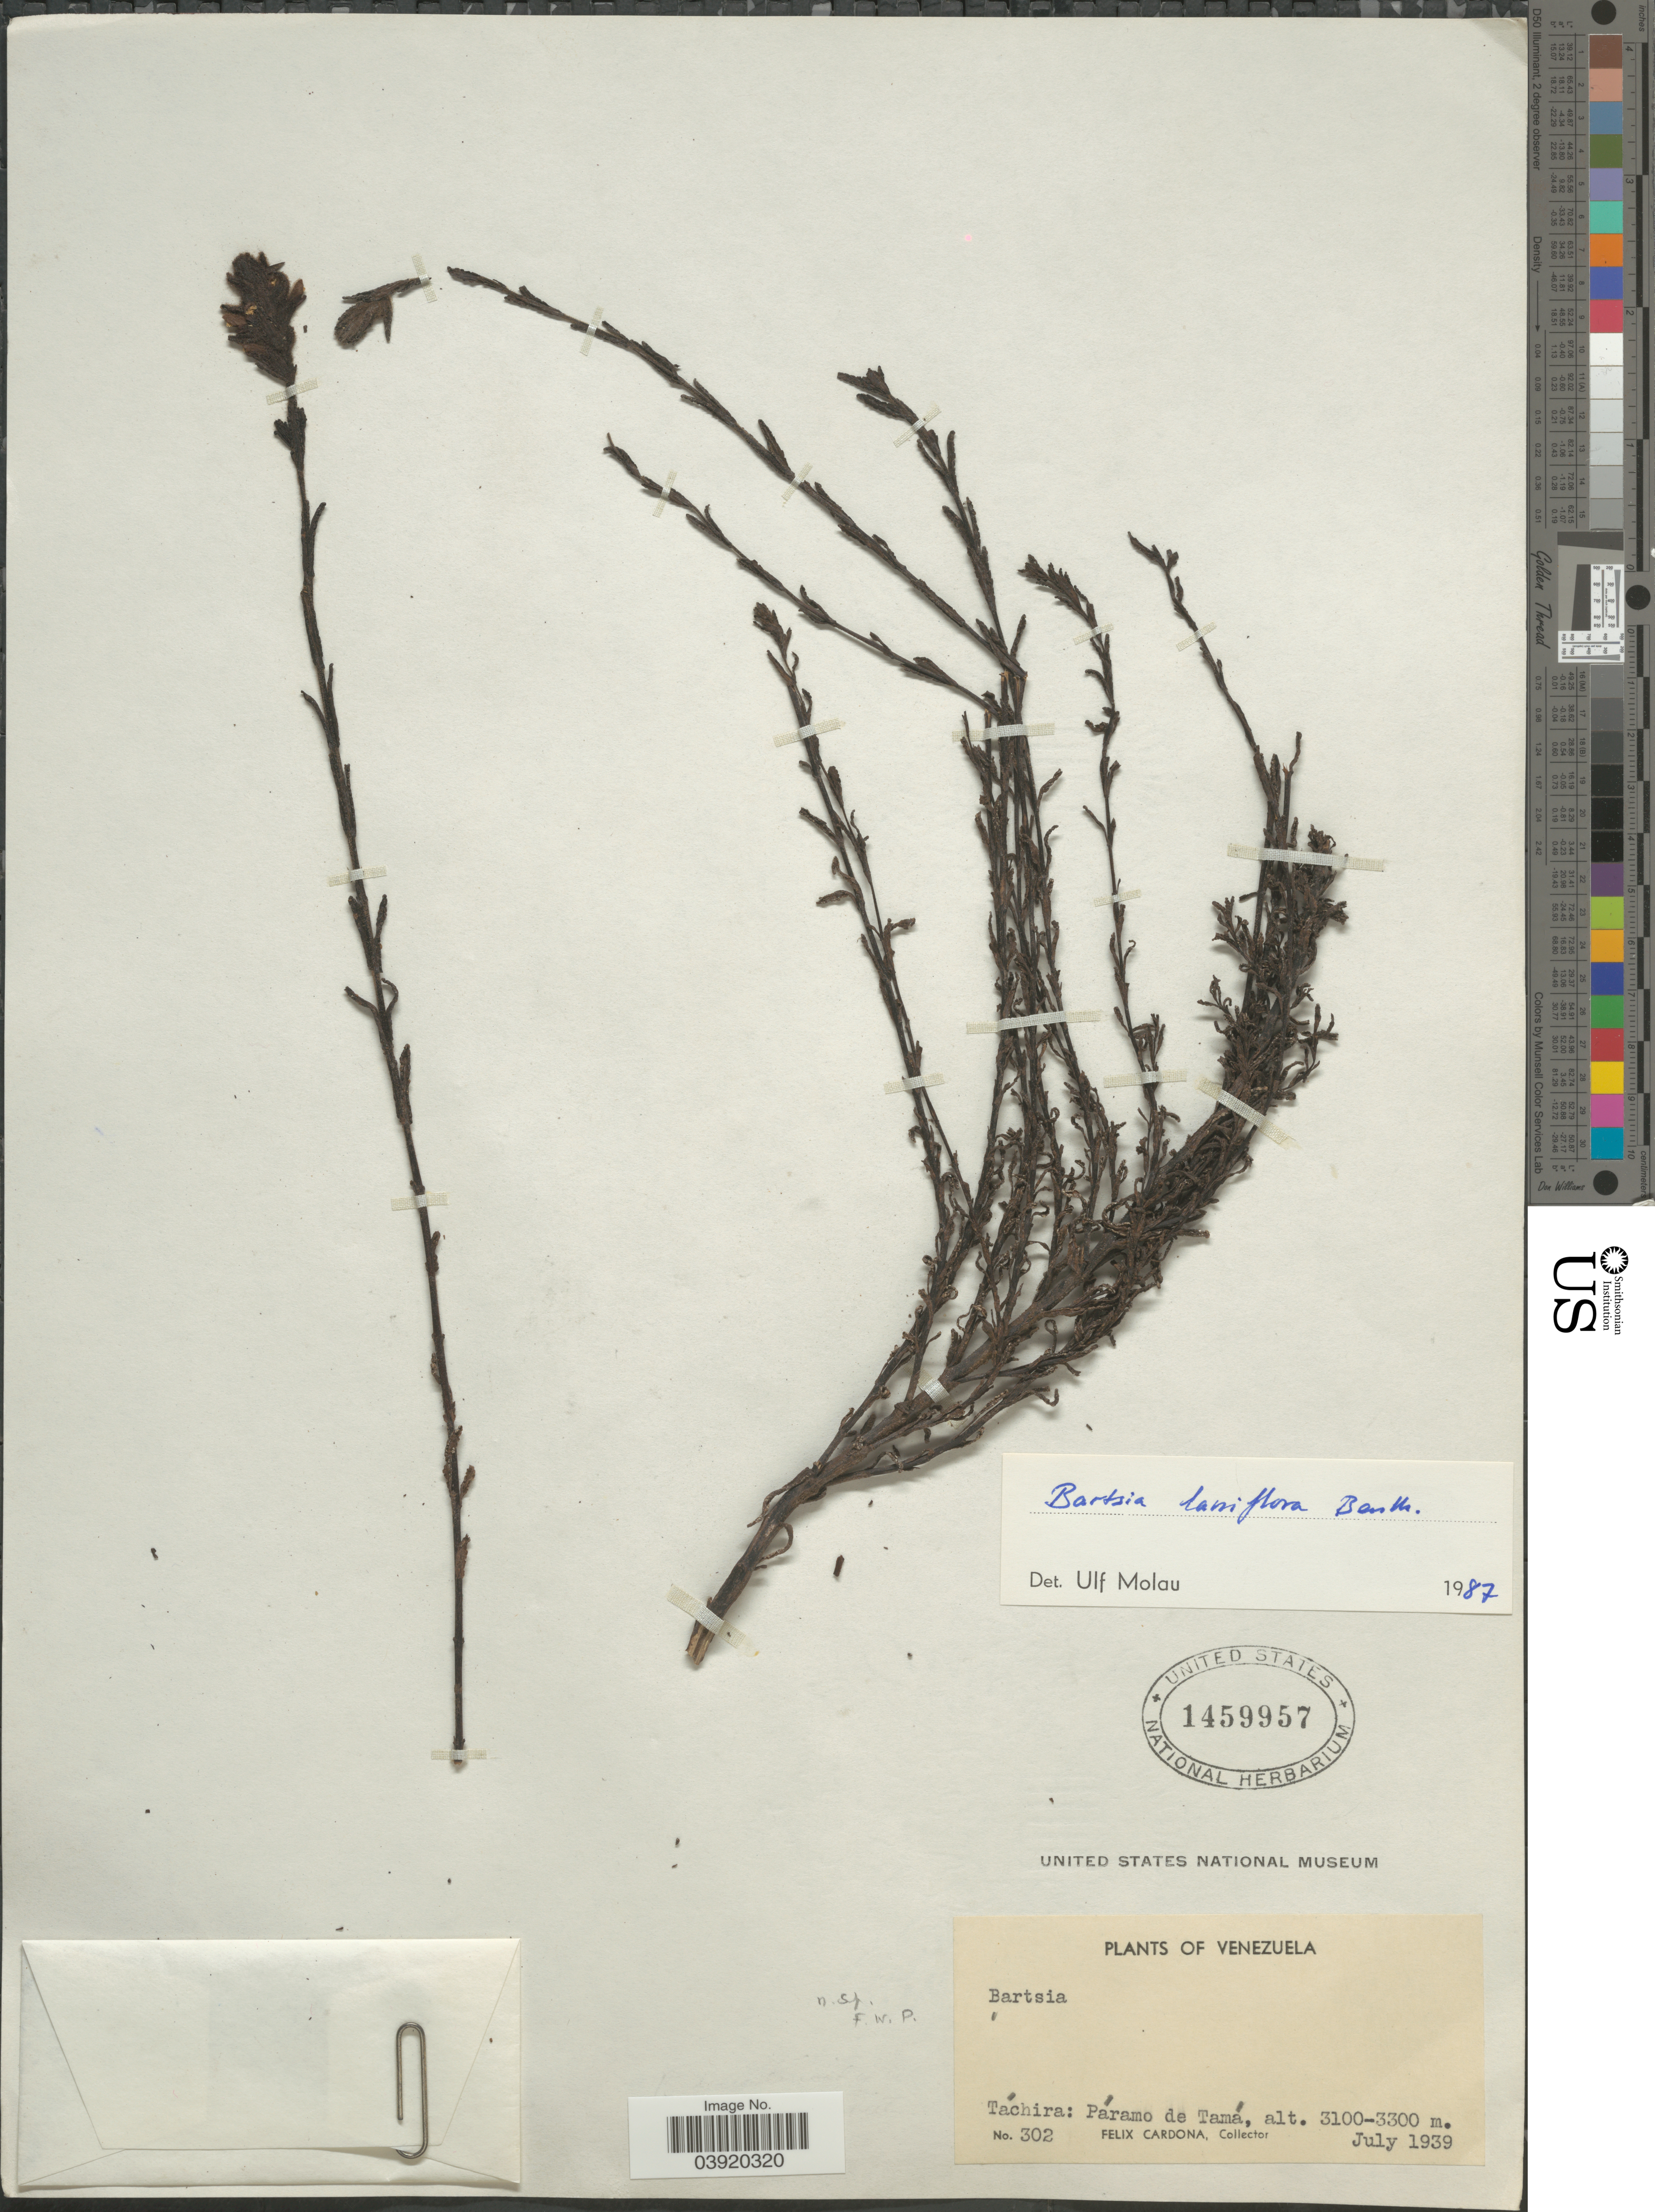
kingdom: Plantae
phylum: Tracheophyta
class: Magnoliopsida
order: Lamiales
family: Orobanchaceae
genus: Bartsia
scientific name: Bartsia laniflora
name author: Benth.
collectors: F. Cardona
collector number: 302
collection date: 1939-07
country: Venezuela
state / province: Tachira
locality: Páramo de Tamá.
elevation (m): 3100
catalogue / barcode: US 1459957